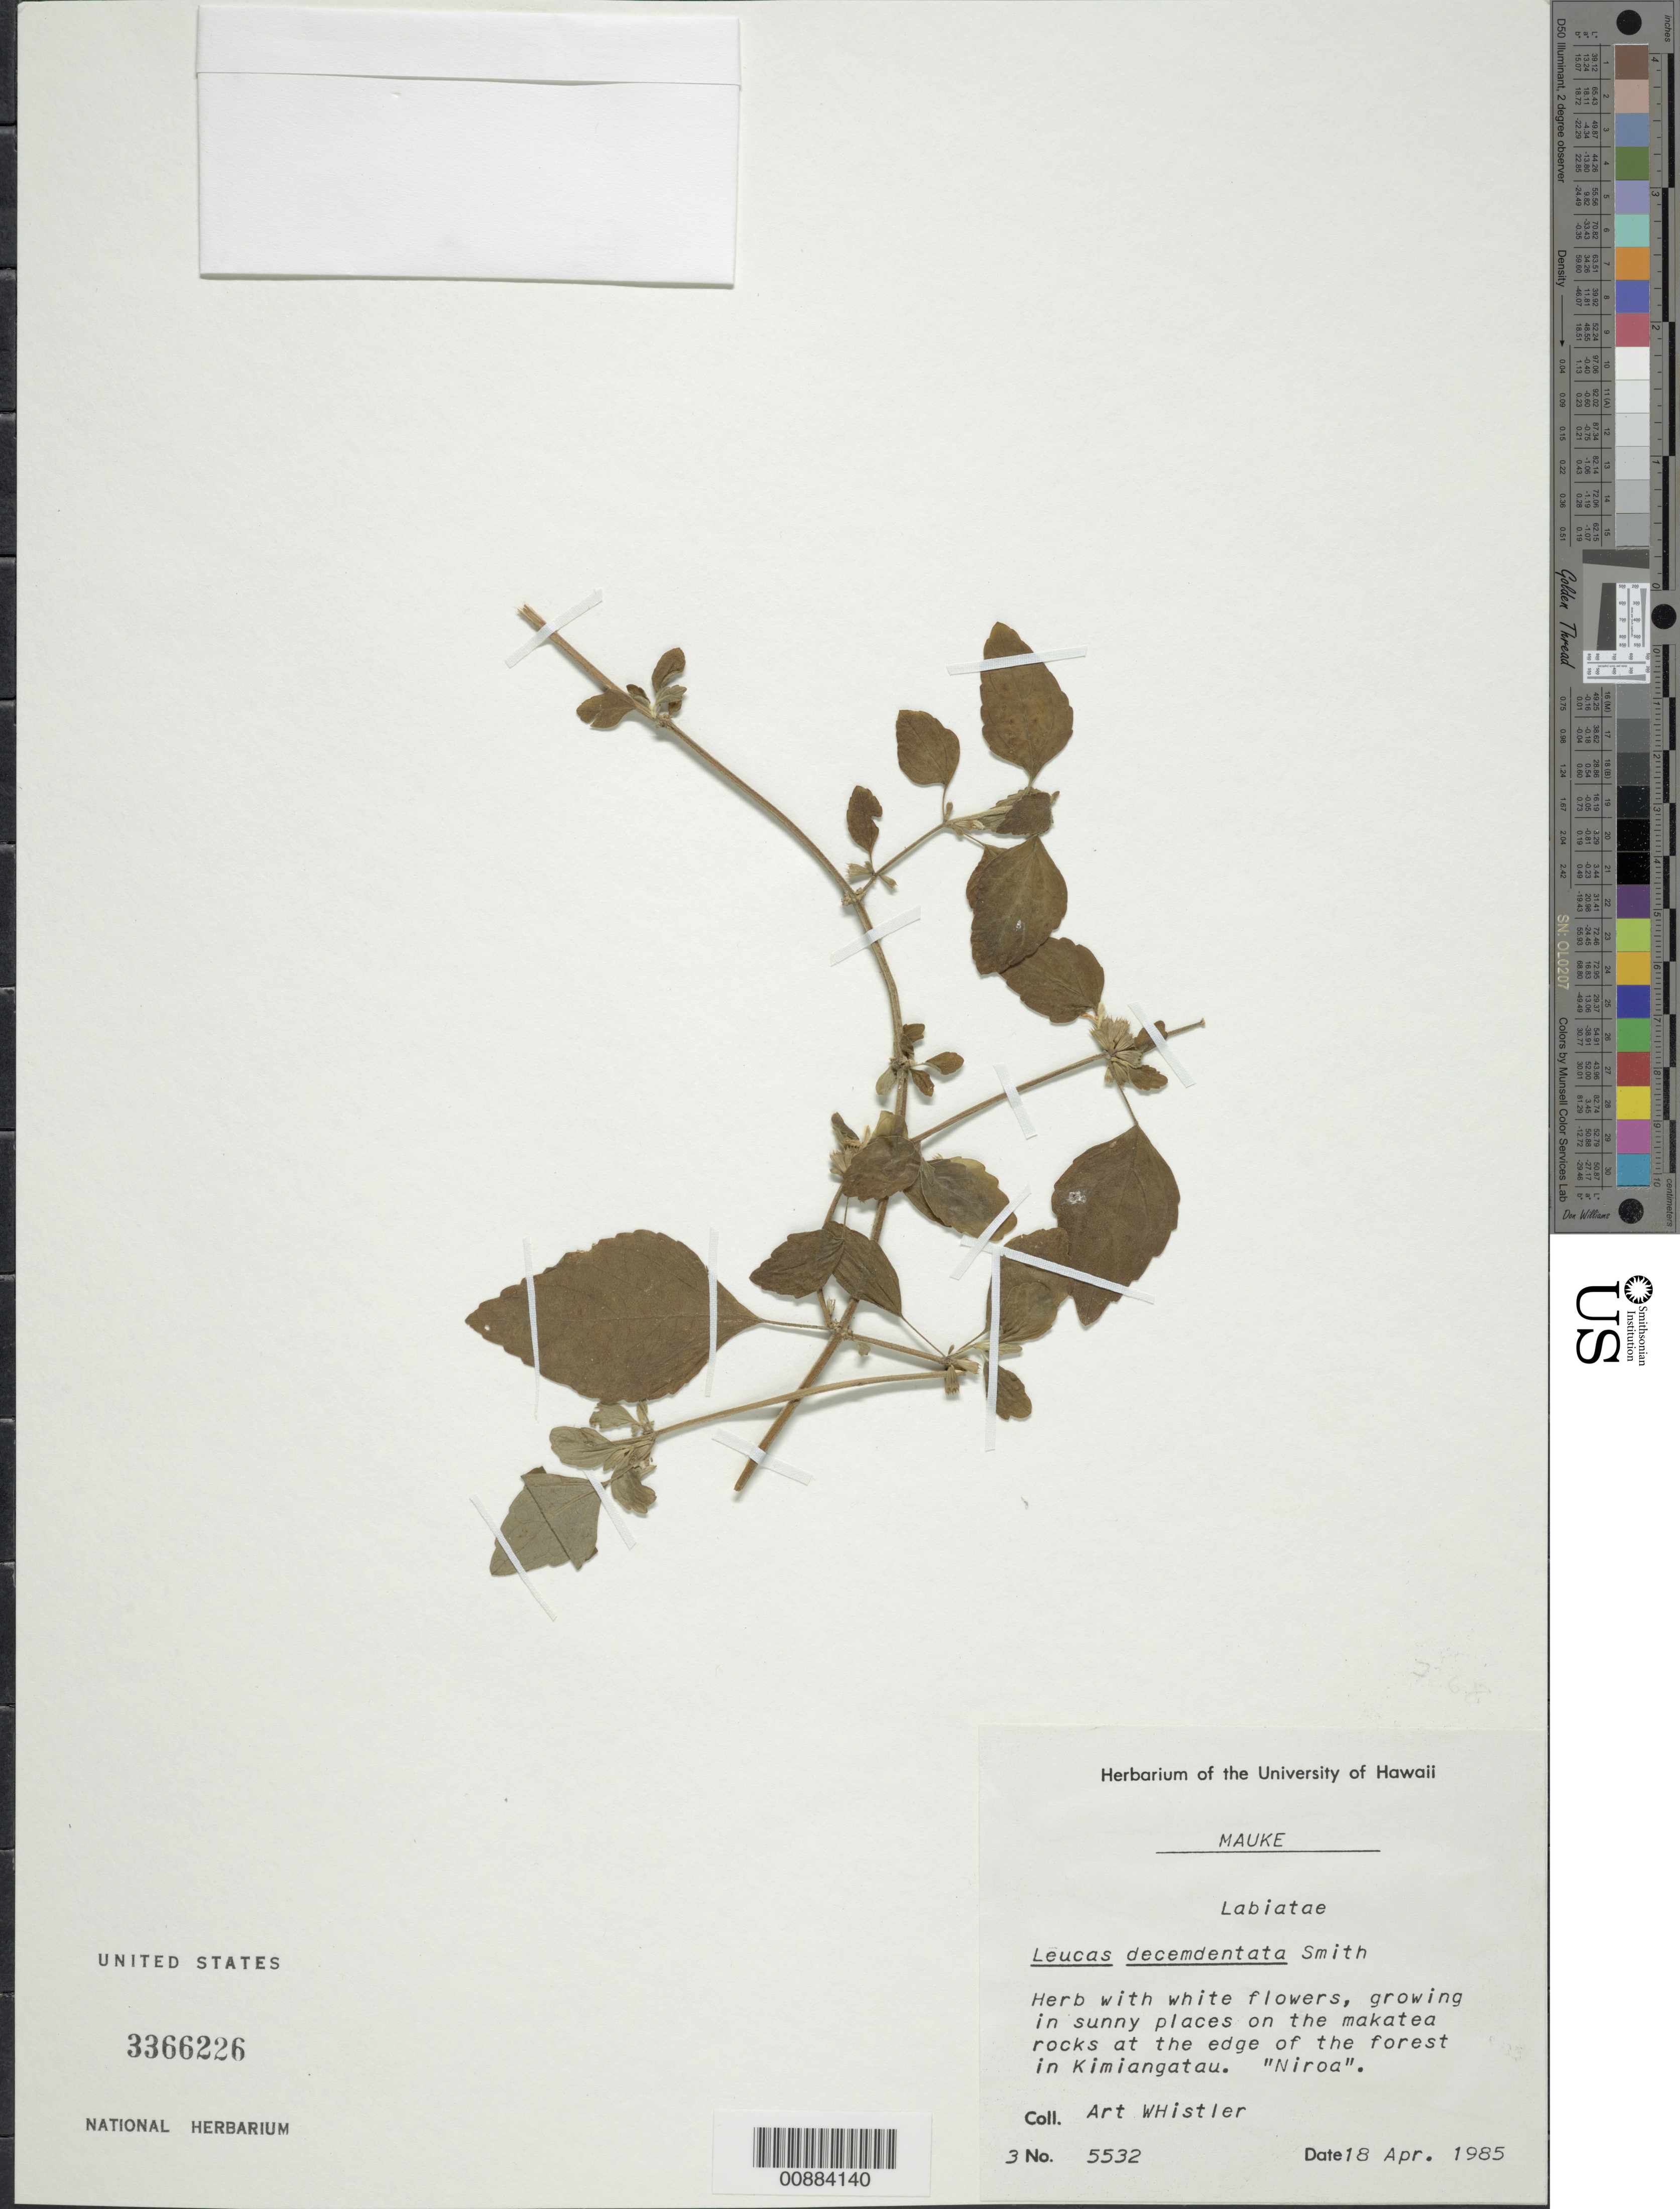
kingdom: Plantae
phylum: Tracheophyta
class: Magnoliopsida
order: Lamiales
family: Lamiaceae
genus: Leucas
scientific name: Leucas decemdentata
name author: (Willd.) Sm.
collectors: A. Whistler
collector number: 5532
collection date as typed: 18 Apr 1985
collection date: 1985-04-18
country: Cook Islands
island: Mauke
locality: Kimiangatau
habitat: on makatea rocks at edge of forest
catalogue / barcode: US 3366226